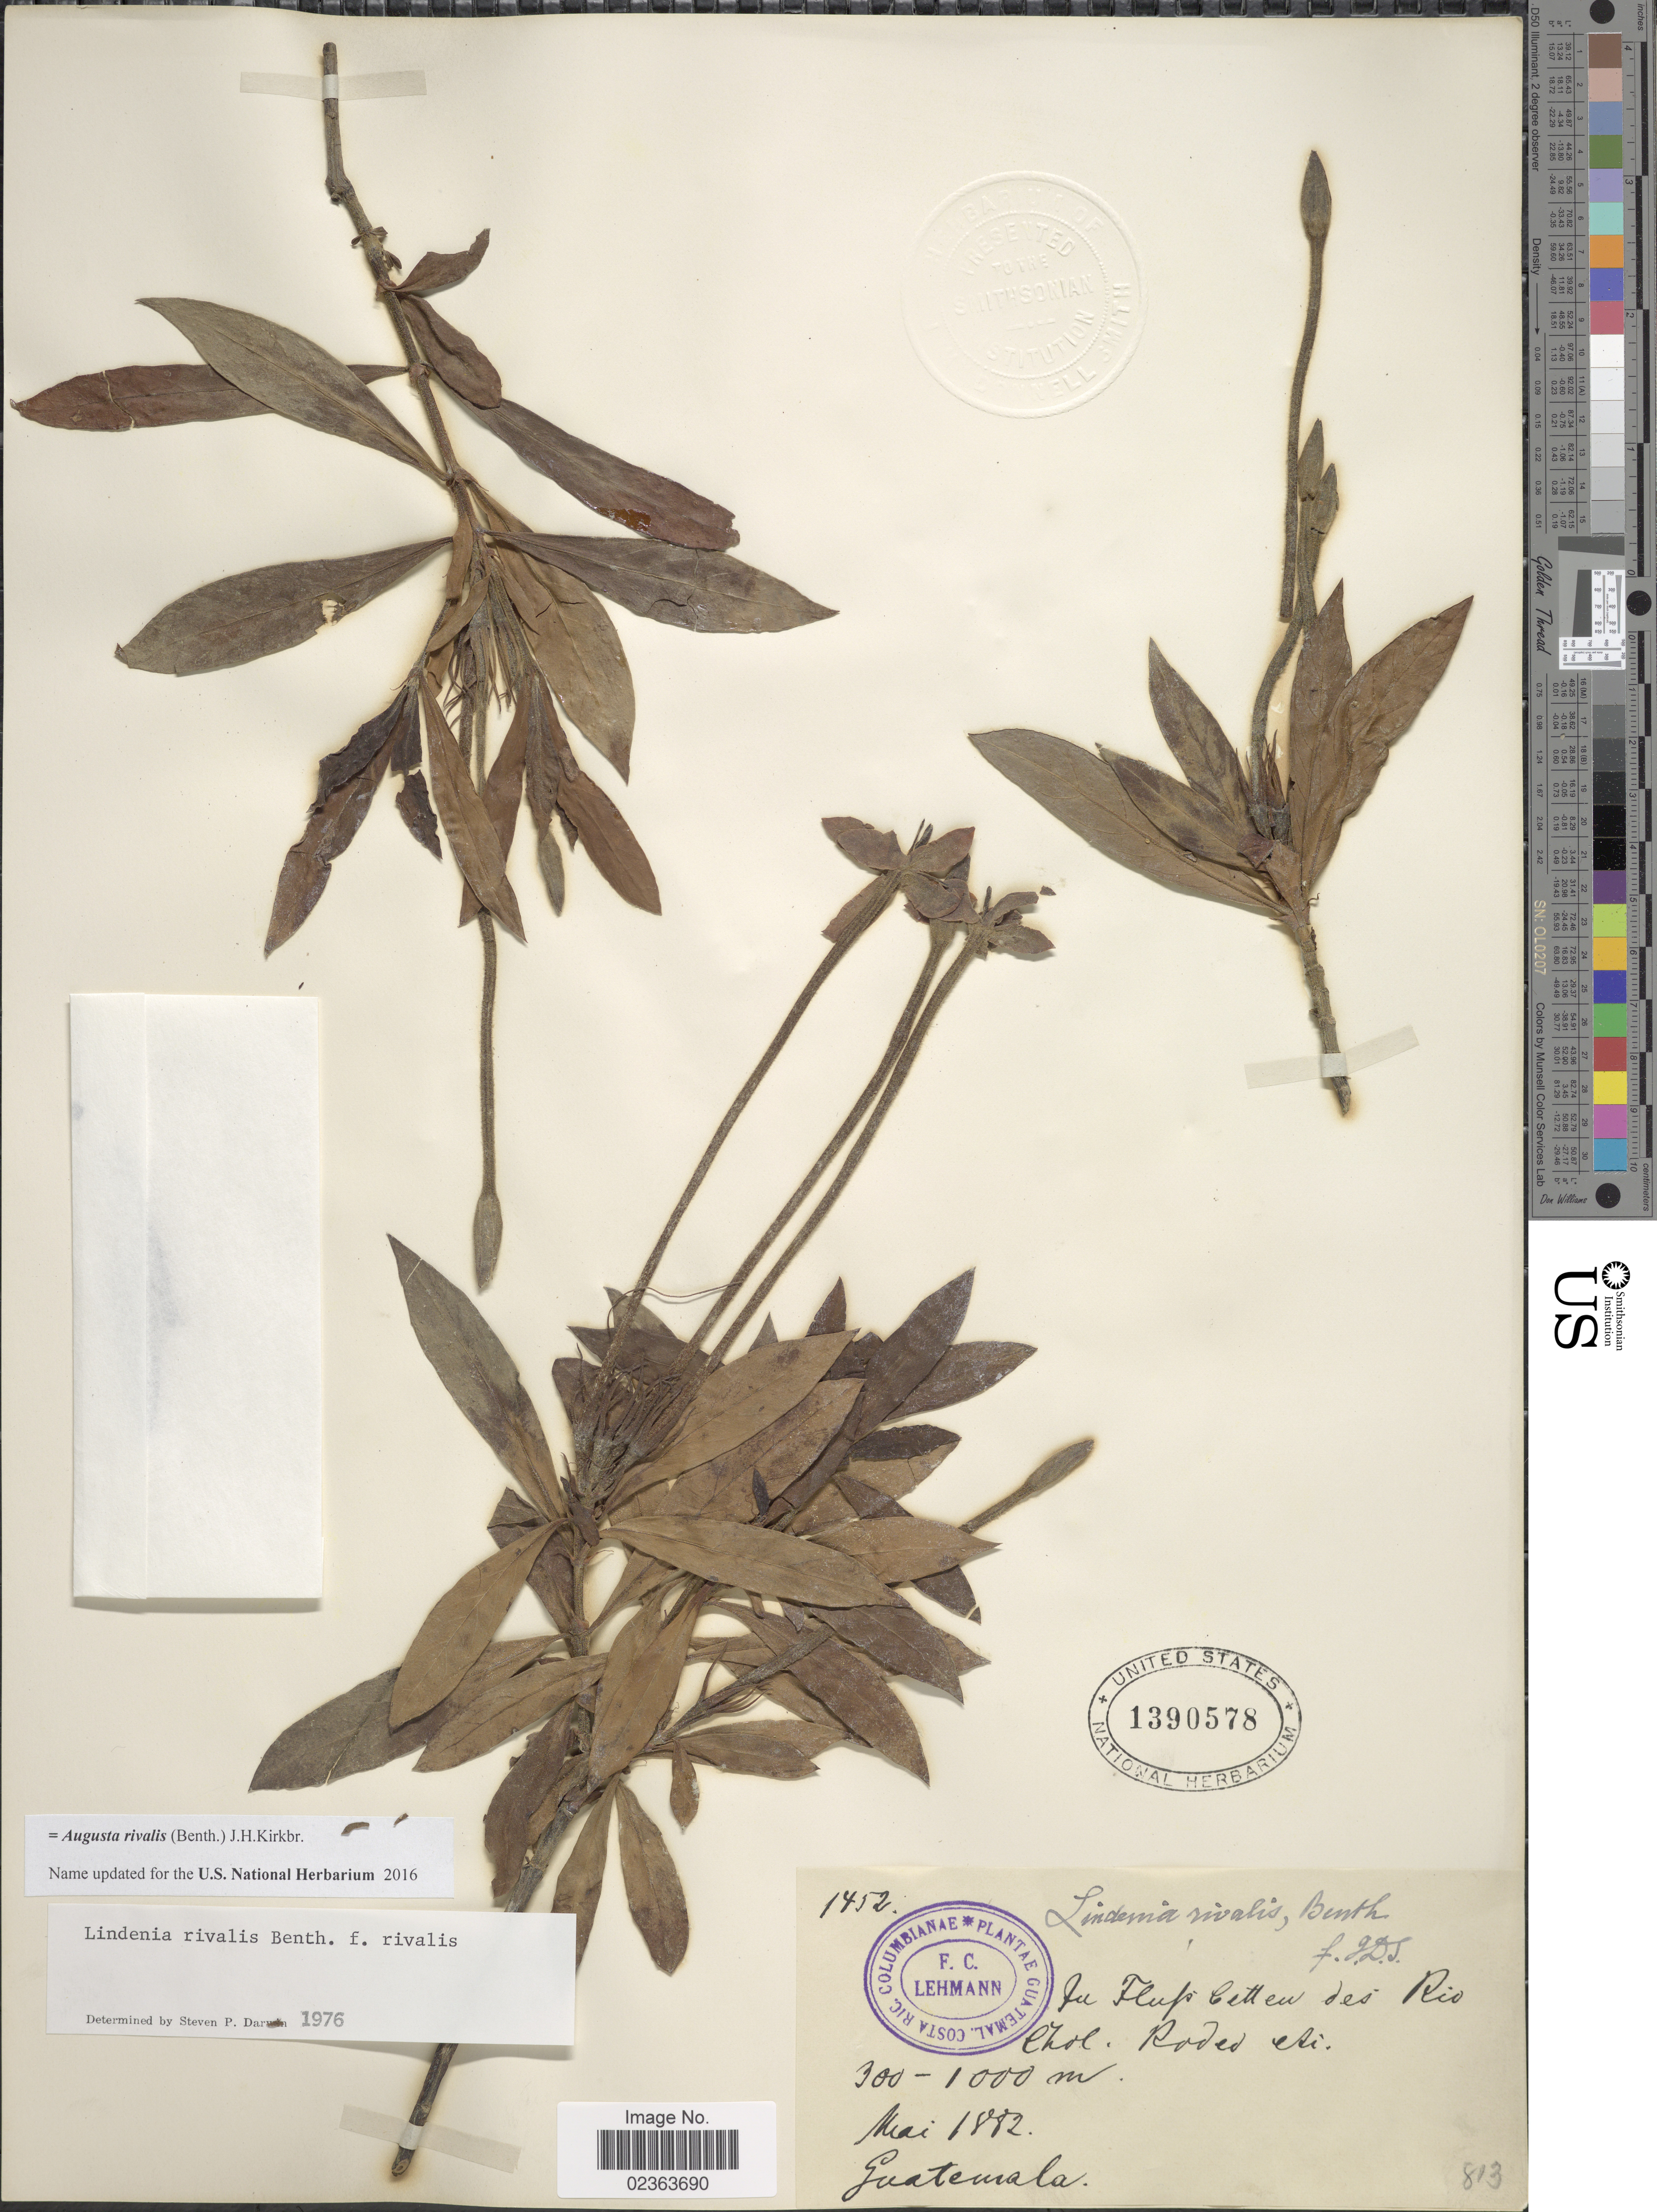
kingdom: Plantae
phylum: Tracheophyta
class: Magnoliopsida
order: Gentianales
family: Rubiaceae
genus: Augusta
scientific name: Augusta rivalis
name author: (Benth.) J.H. Kirkbr.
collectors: F. C. Lehmann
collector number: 1452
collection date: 1882-05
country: Guatemala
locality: der Rio Chol, Rodeo eti.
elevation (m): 300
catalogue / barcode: US 1390578